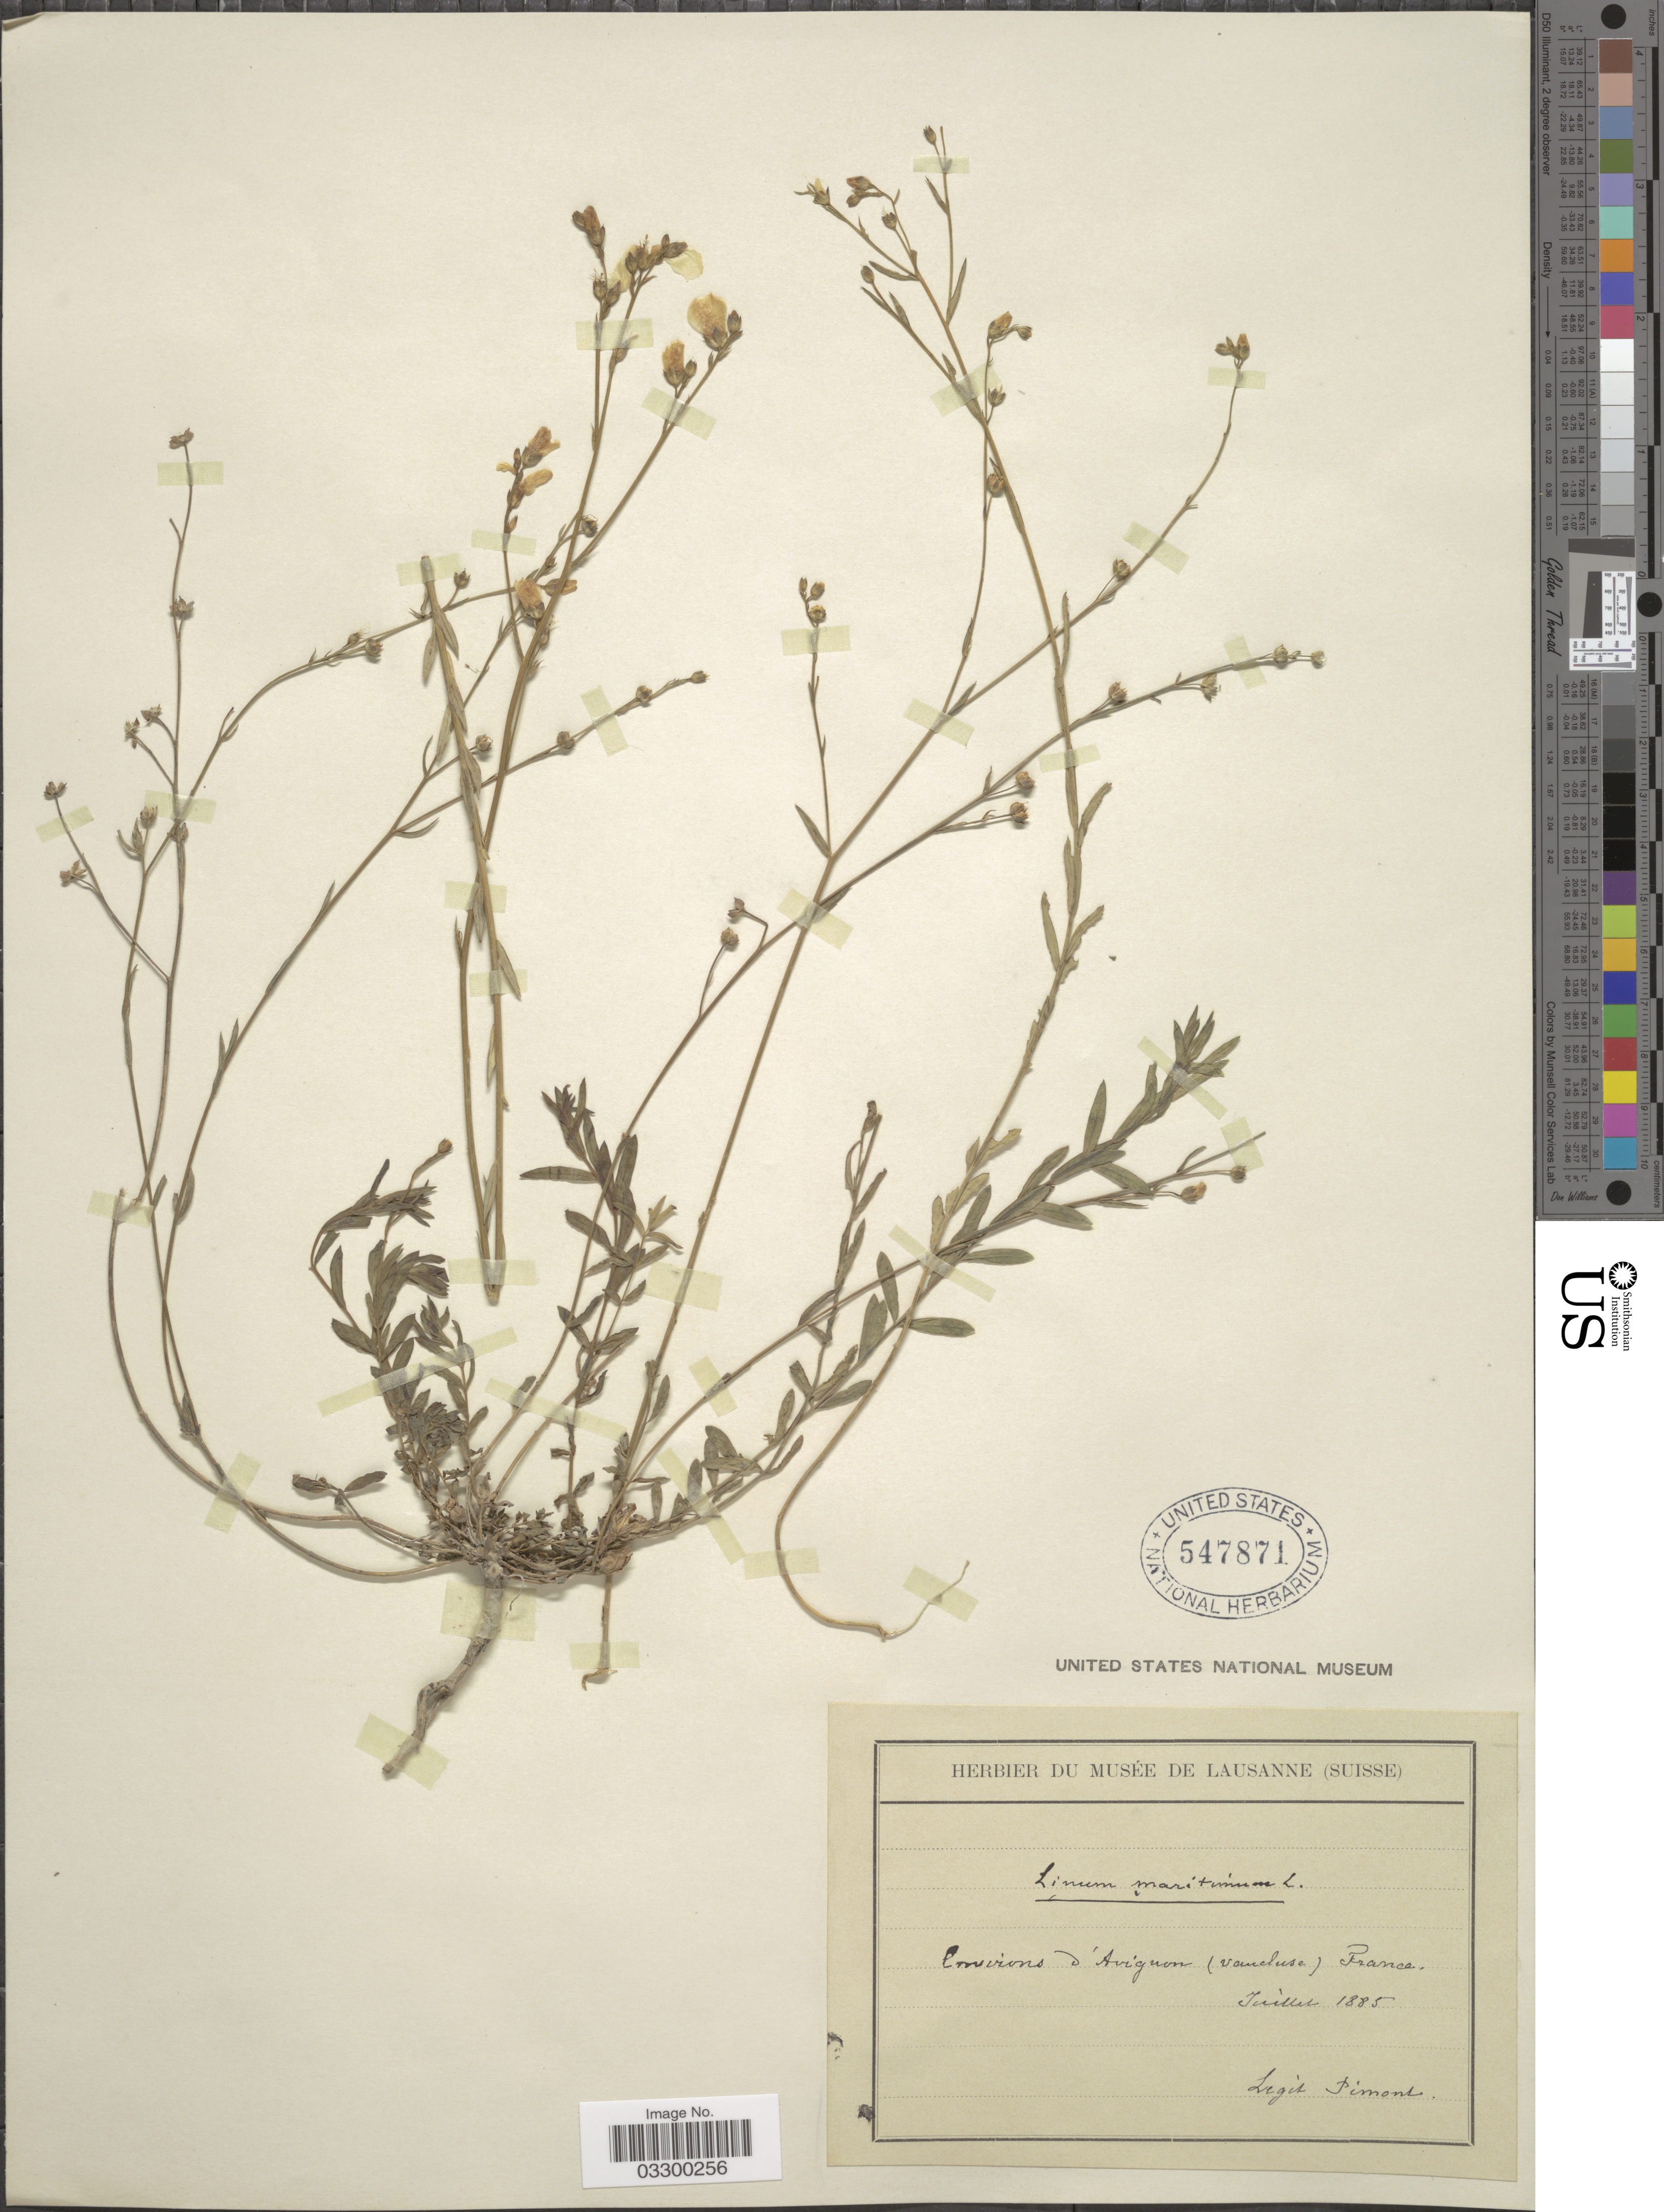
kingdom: Plantae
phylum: Tracheophyta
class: Magnoliopsida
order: Malpighiales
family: Linaceae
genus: Linum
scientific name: Linum maritimum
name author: L.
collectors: Pimont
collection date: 1885-07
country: France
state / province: Provence-Alpes-Côte d'Azur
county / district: Vaucluse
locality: Environs d'Avignon (vaucluse).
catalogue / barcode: US 547871